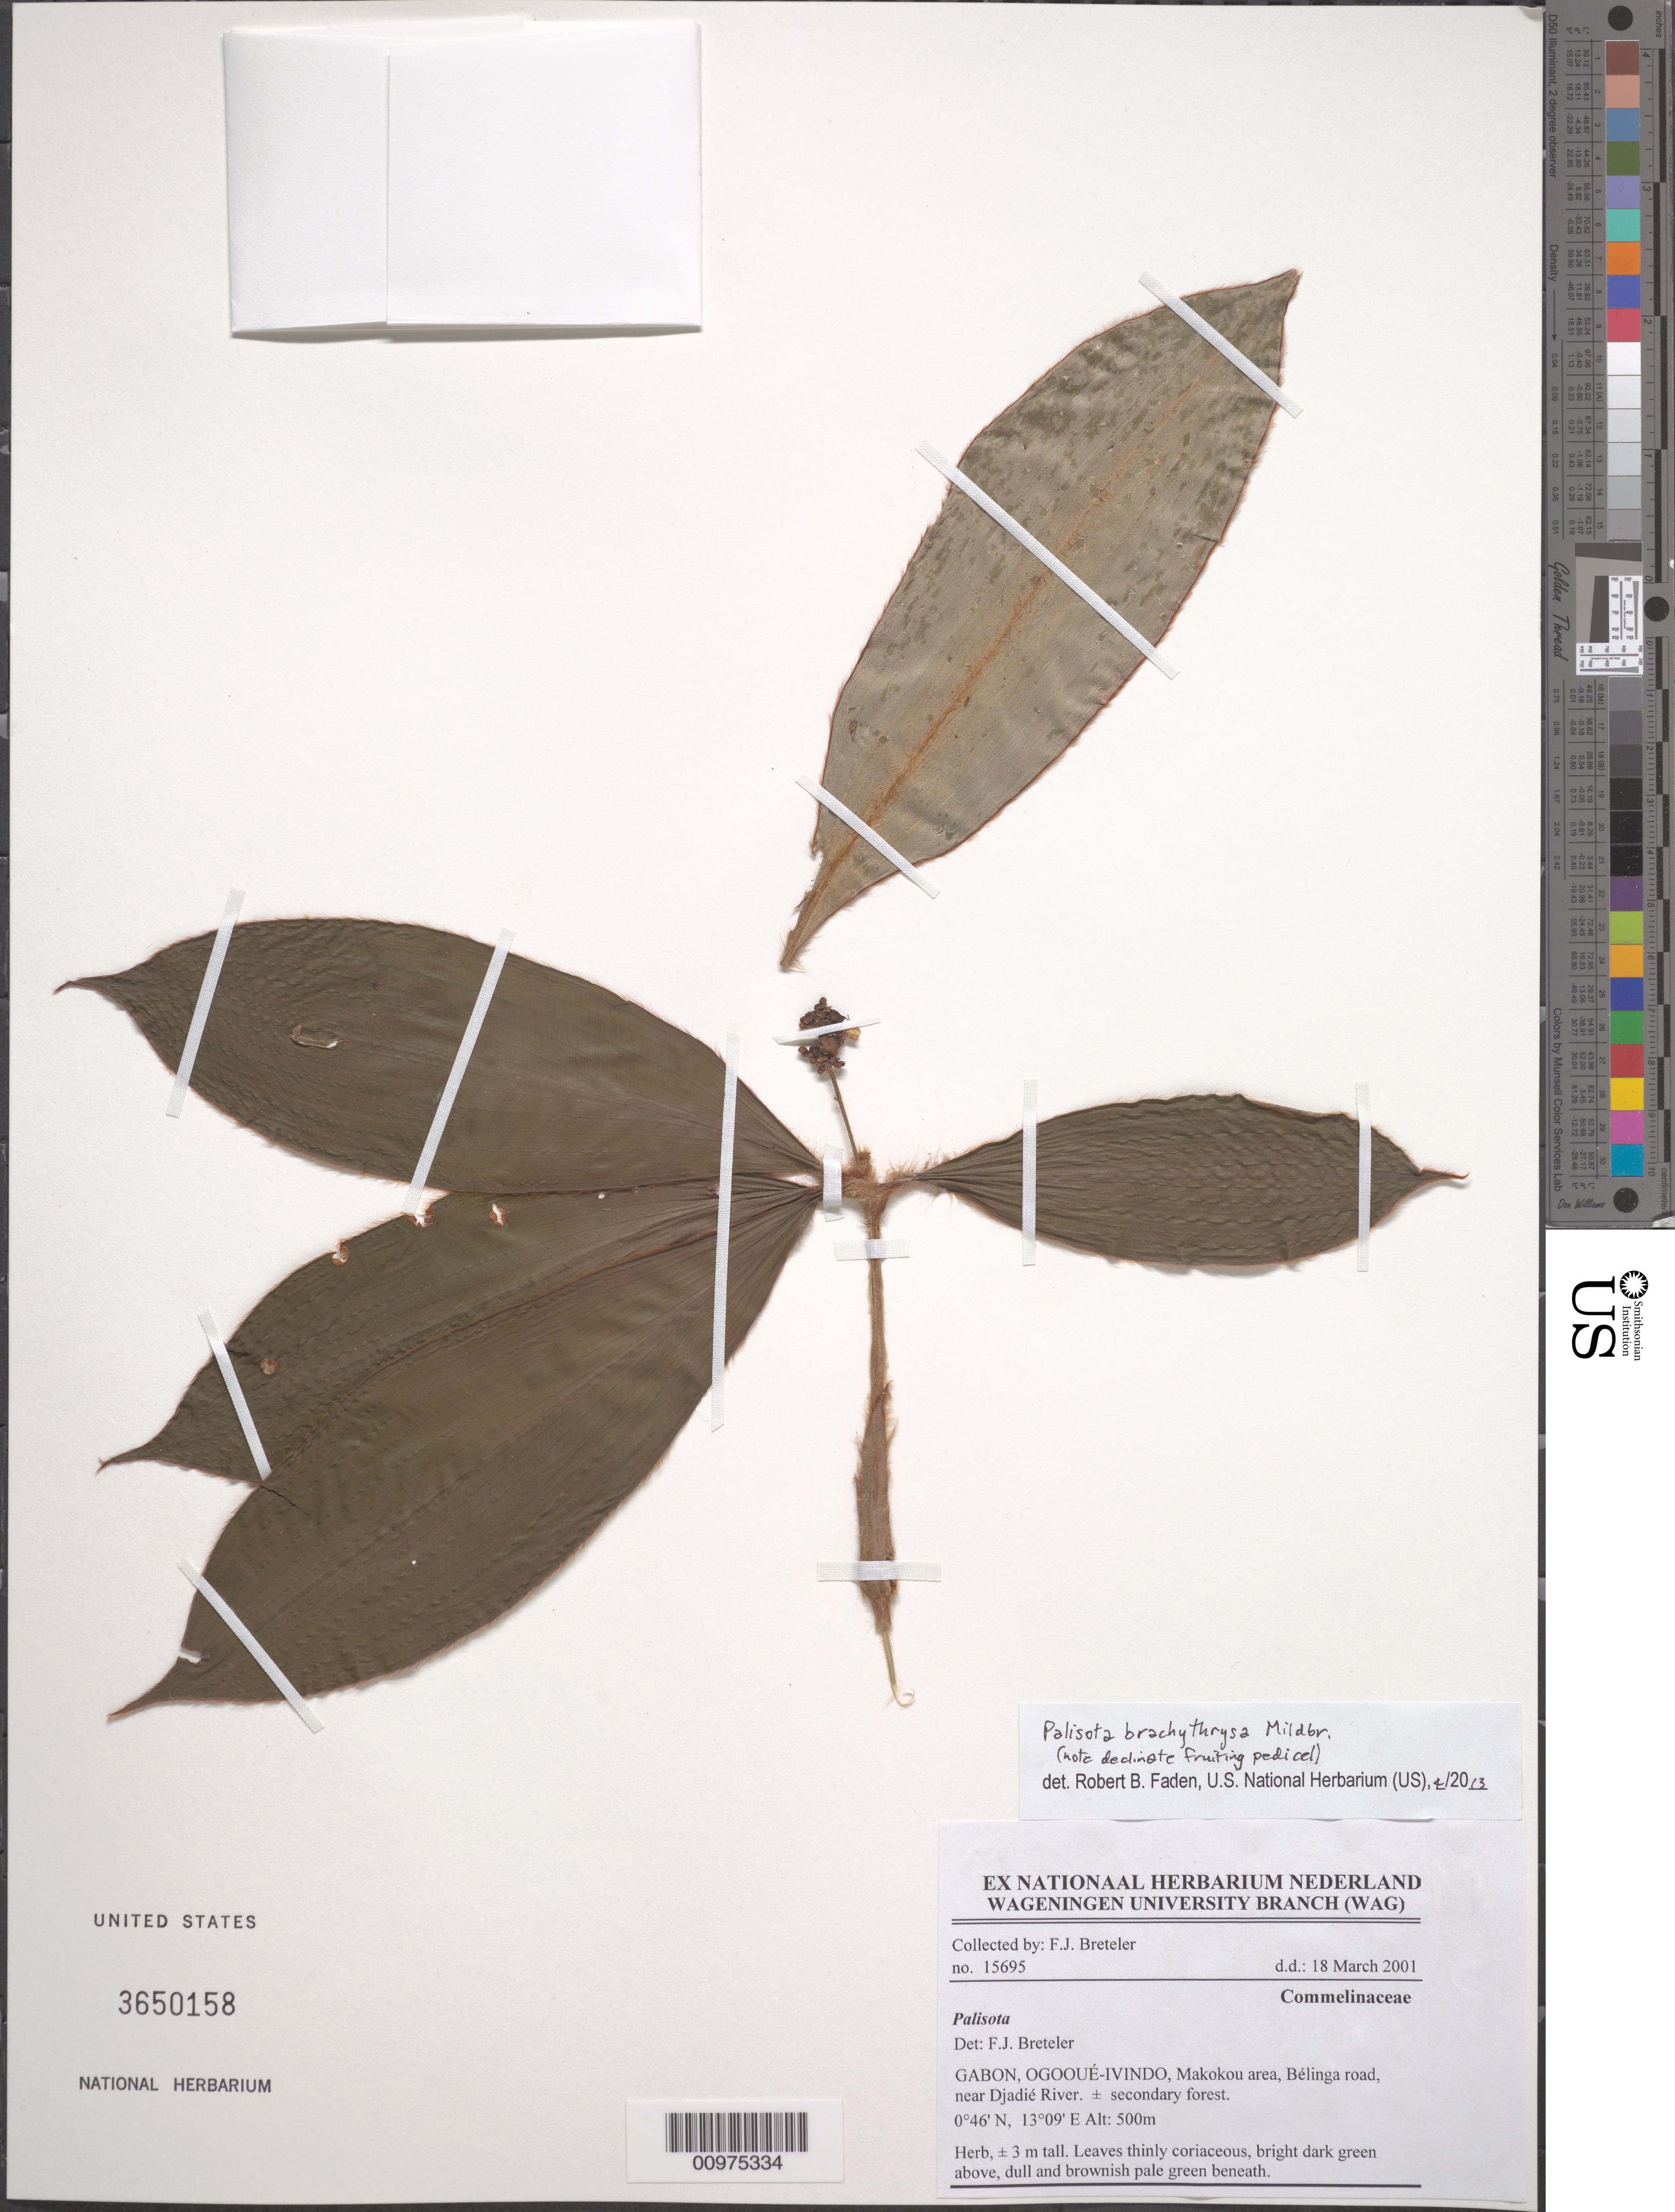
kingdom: Plantae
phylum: Tracheophyta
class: Liliopsida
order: Commelinales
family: Commelinaceae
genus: Palisota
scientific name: Palisota brachythyrsa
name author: Mildbr.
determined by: Faden, Robert B., (US), Smithsonian Institution - National Museum of Natural History (UNITED STATES)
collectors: F. J. Breteler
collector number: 15695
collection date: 2001-03-18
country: Gabon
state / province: Ogooué-Ivindo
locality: Makokou area, Bélinga road, near Djadié River.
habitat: ± secondary forest.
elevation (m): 500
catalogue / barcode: US 3650158